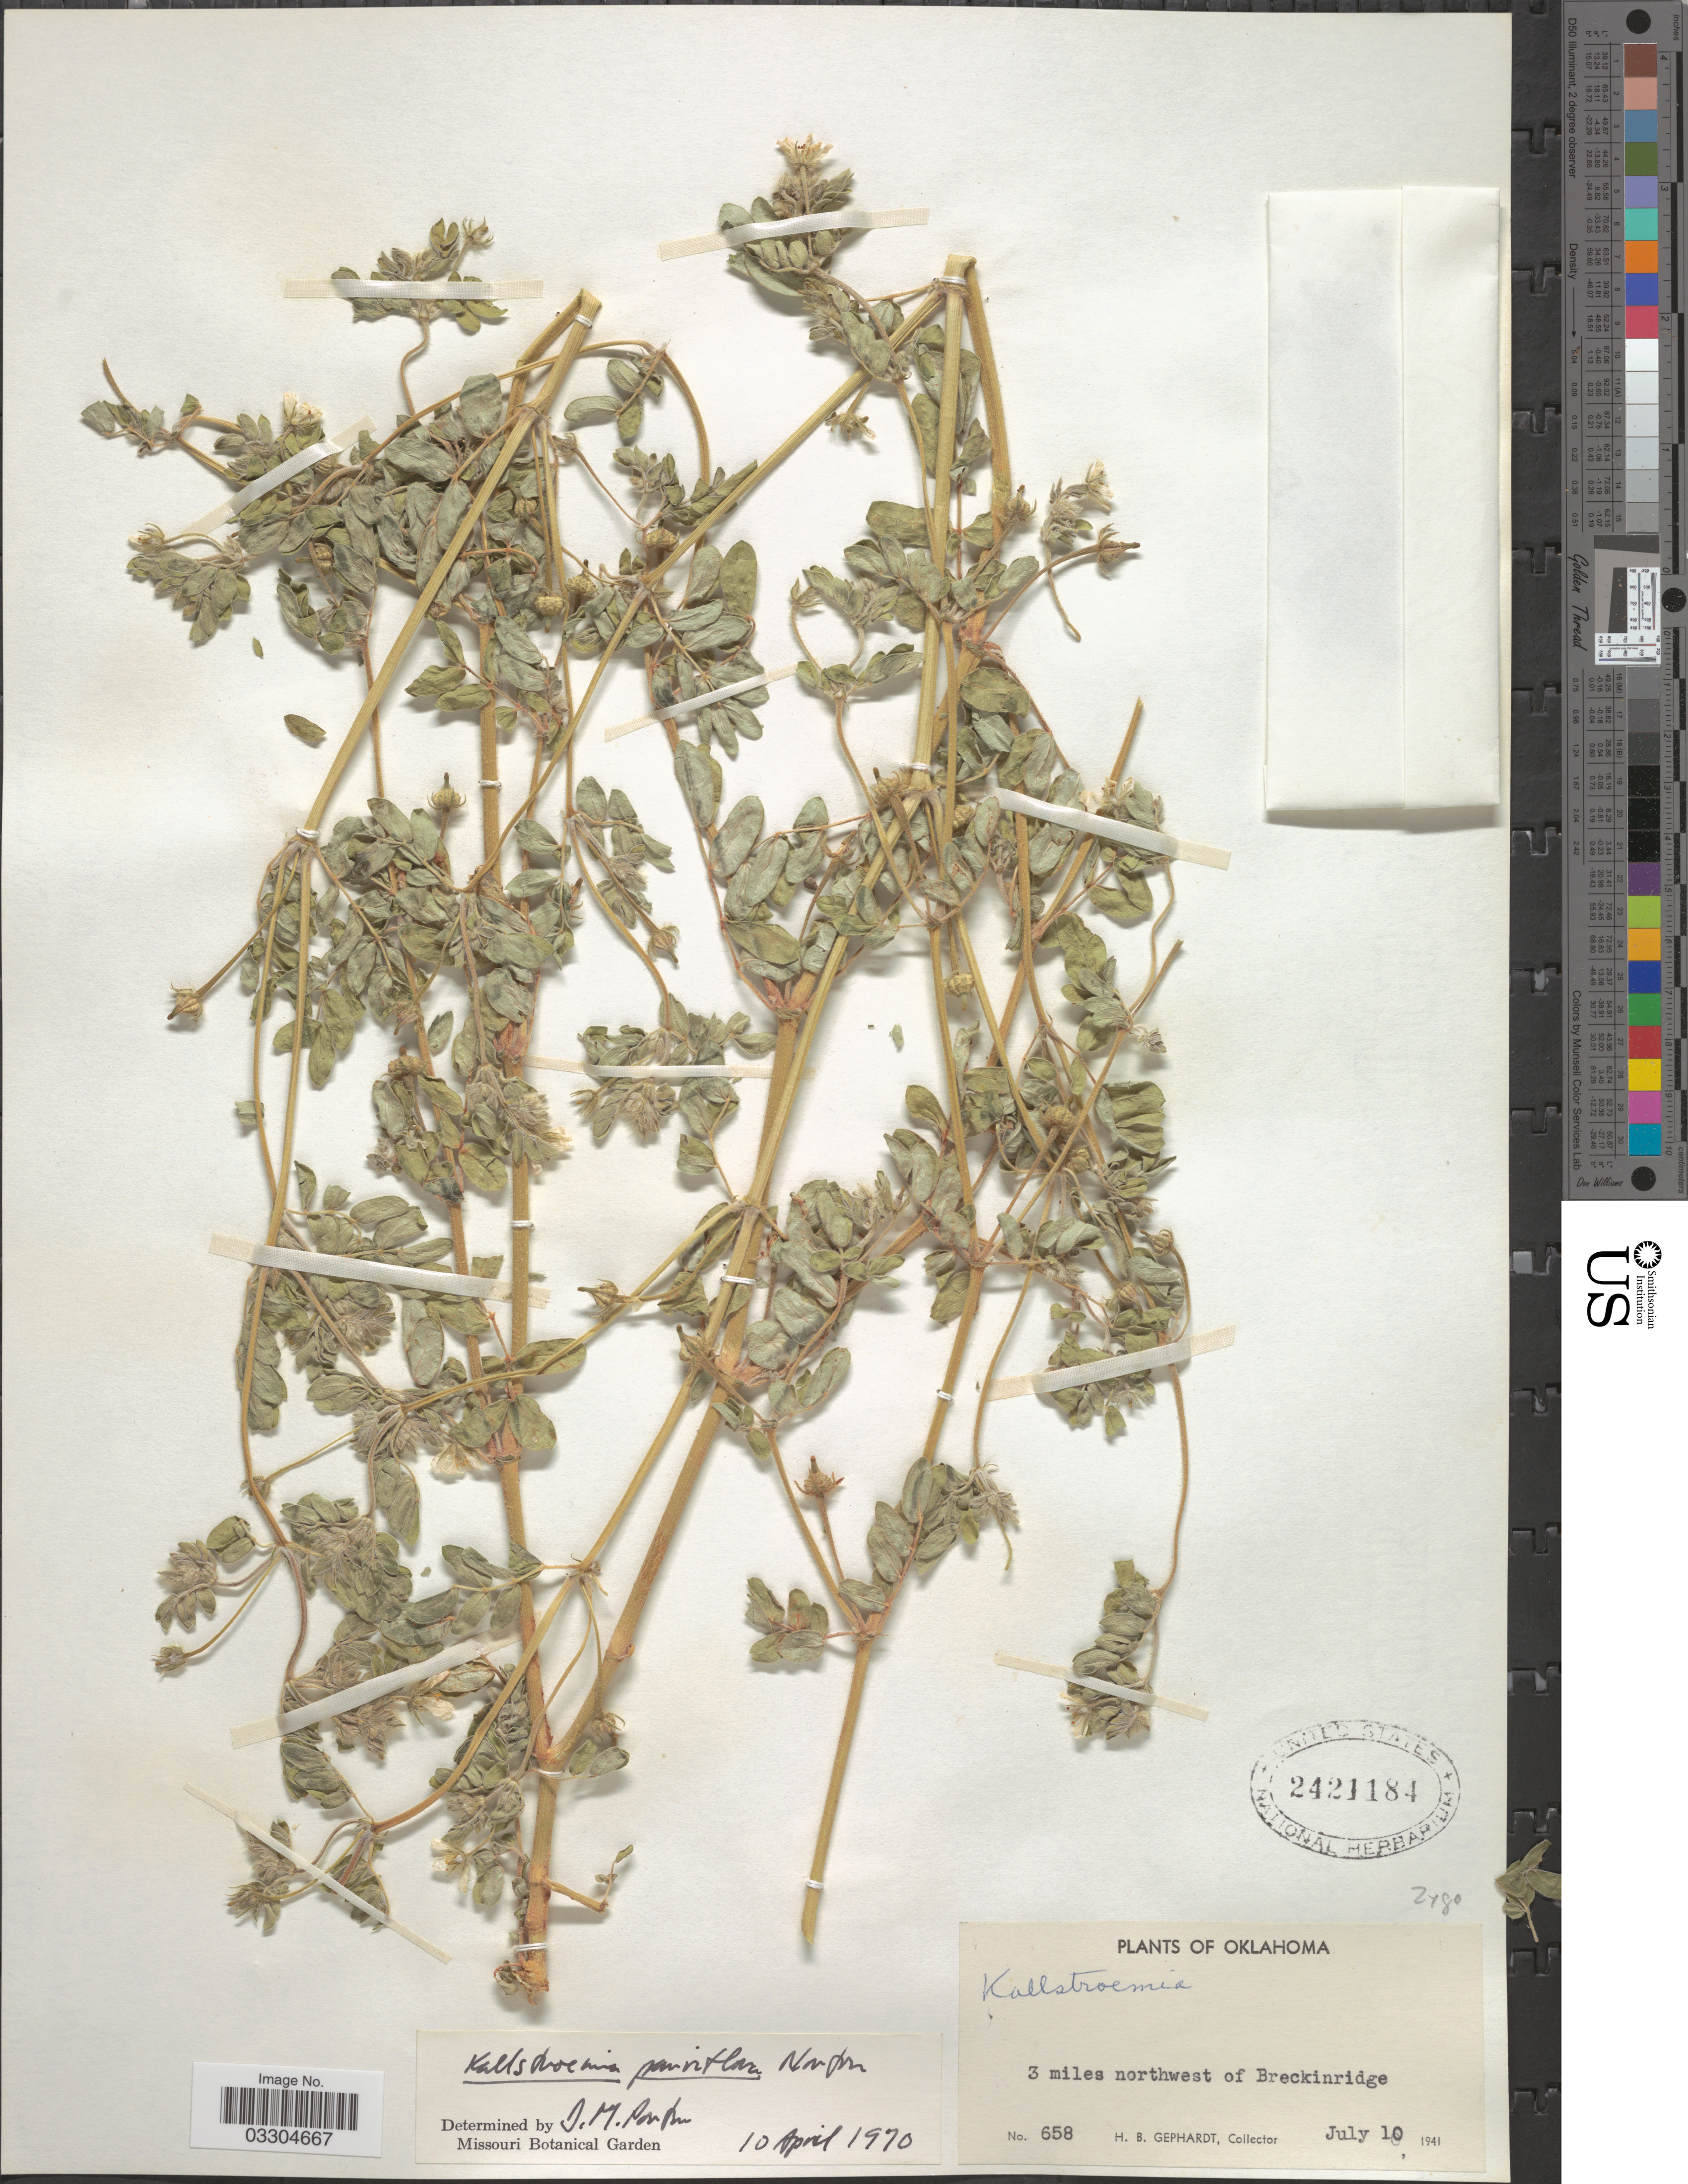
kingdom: Plantae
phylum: Tracheophyta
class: Magnoliopsida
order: Zygophyllales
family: Zygophyllaceae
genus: Kallstroemia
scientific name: Kallstroemia parviflora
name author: Norton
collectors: H. Gephardt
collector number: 658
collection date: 1941-07-10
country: United States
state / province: Oklahoma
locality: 3 miles northwest of Breckinridge.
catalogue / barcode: US 2421184